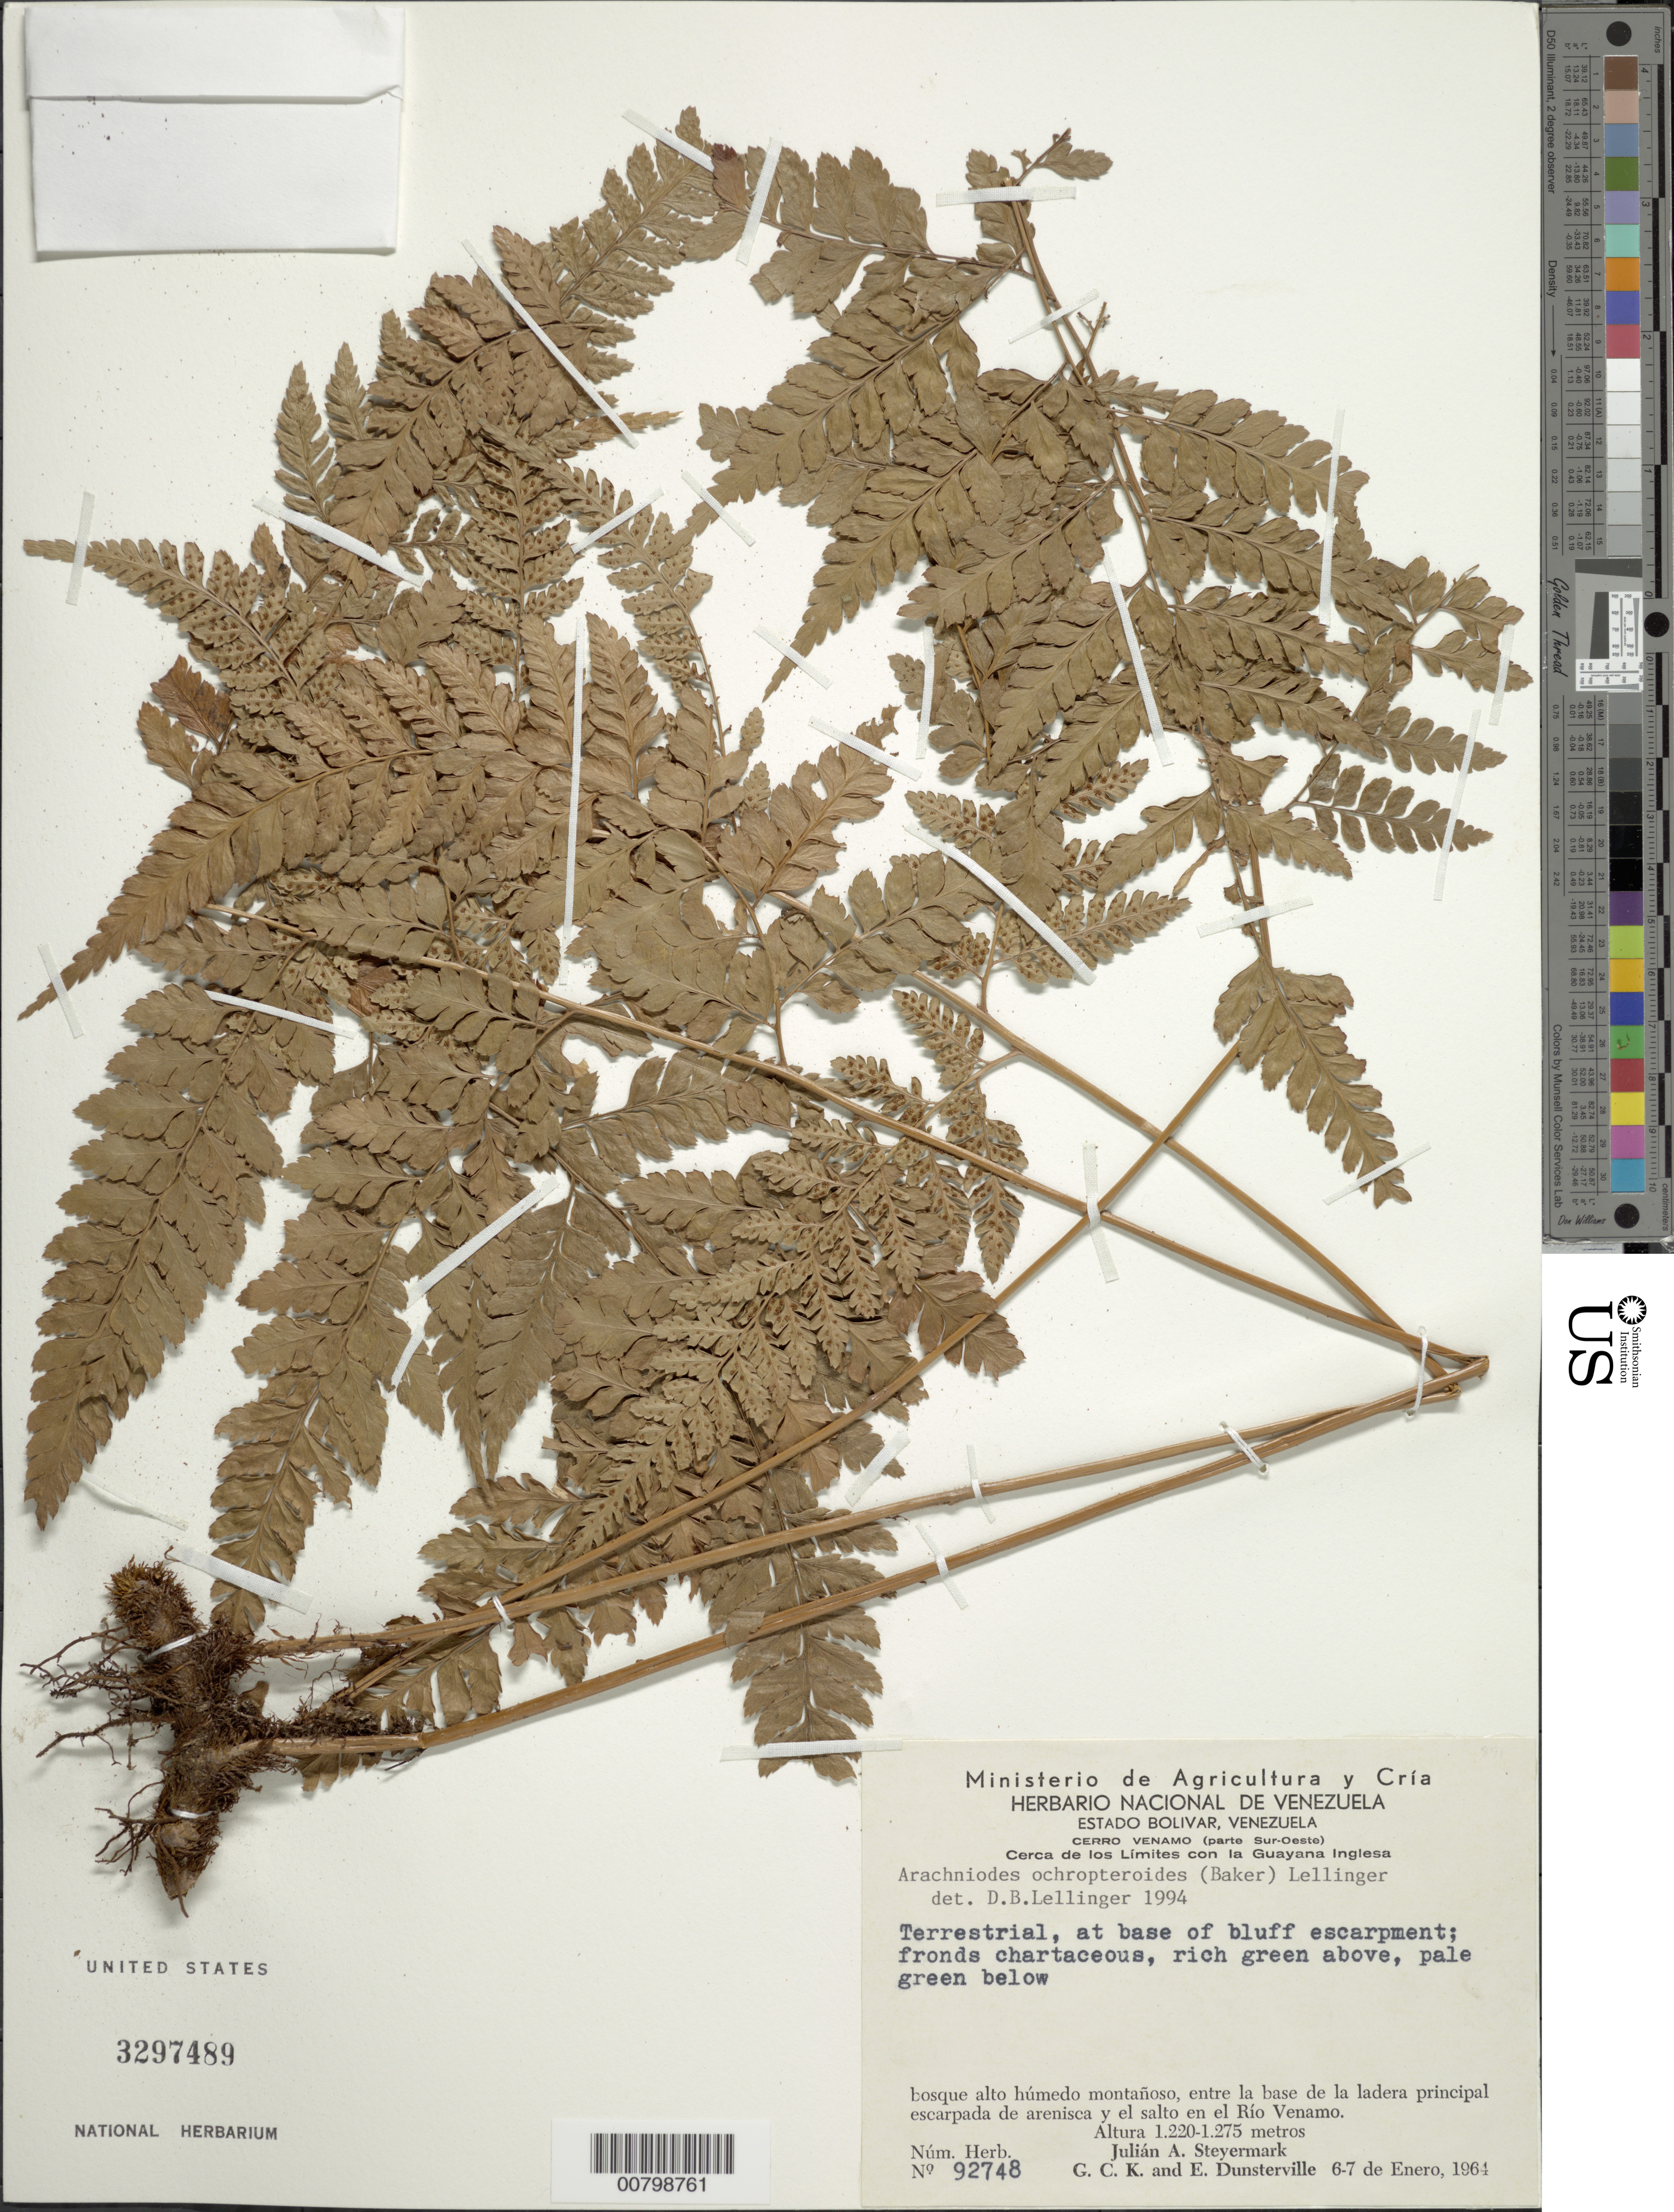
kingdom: Plantae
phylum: Tracheophyta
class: Polypodiopsida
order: Polypodiales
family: Dryopteridaceae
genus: Arachniodes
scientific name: Arachniodes ochropteroides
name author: (Baker) C. Chr.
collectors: J. Steyermark, G. C. K. Dunsterville & E. Dunsterville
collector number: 92748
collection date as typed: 6-Jan-64 to 7-Jan-64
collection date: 1964-01-06/1964-01-07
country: Venezuela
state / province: Bolívar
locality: Cerro Venamo, Río Venamo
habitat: Bosque alto humedo montanoso, base of bluff escarpment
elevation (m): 1220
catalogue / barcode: US 3297489